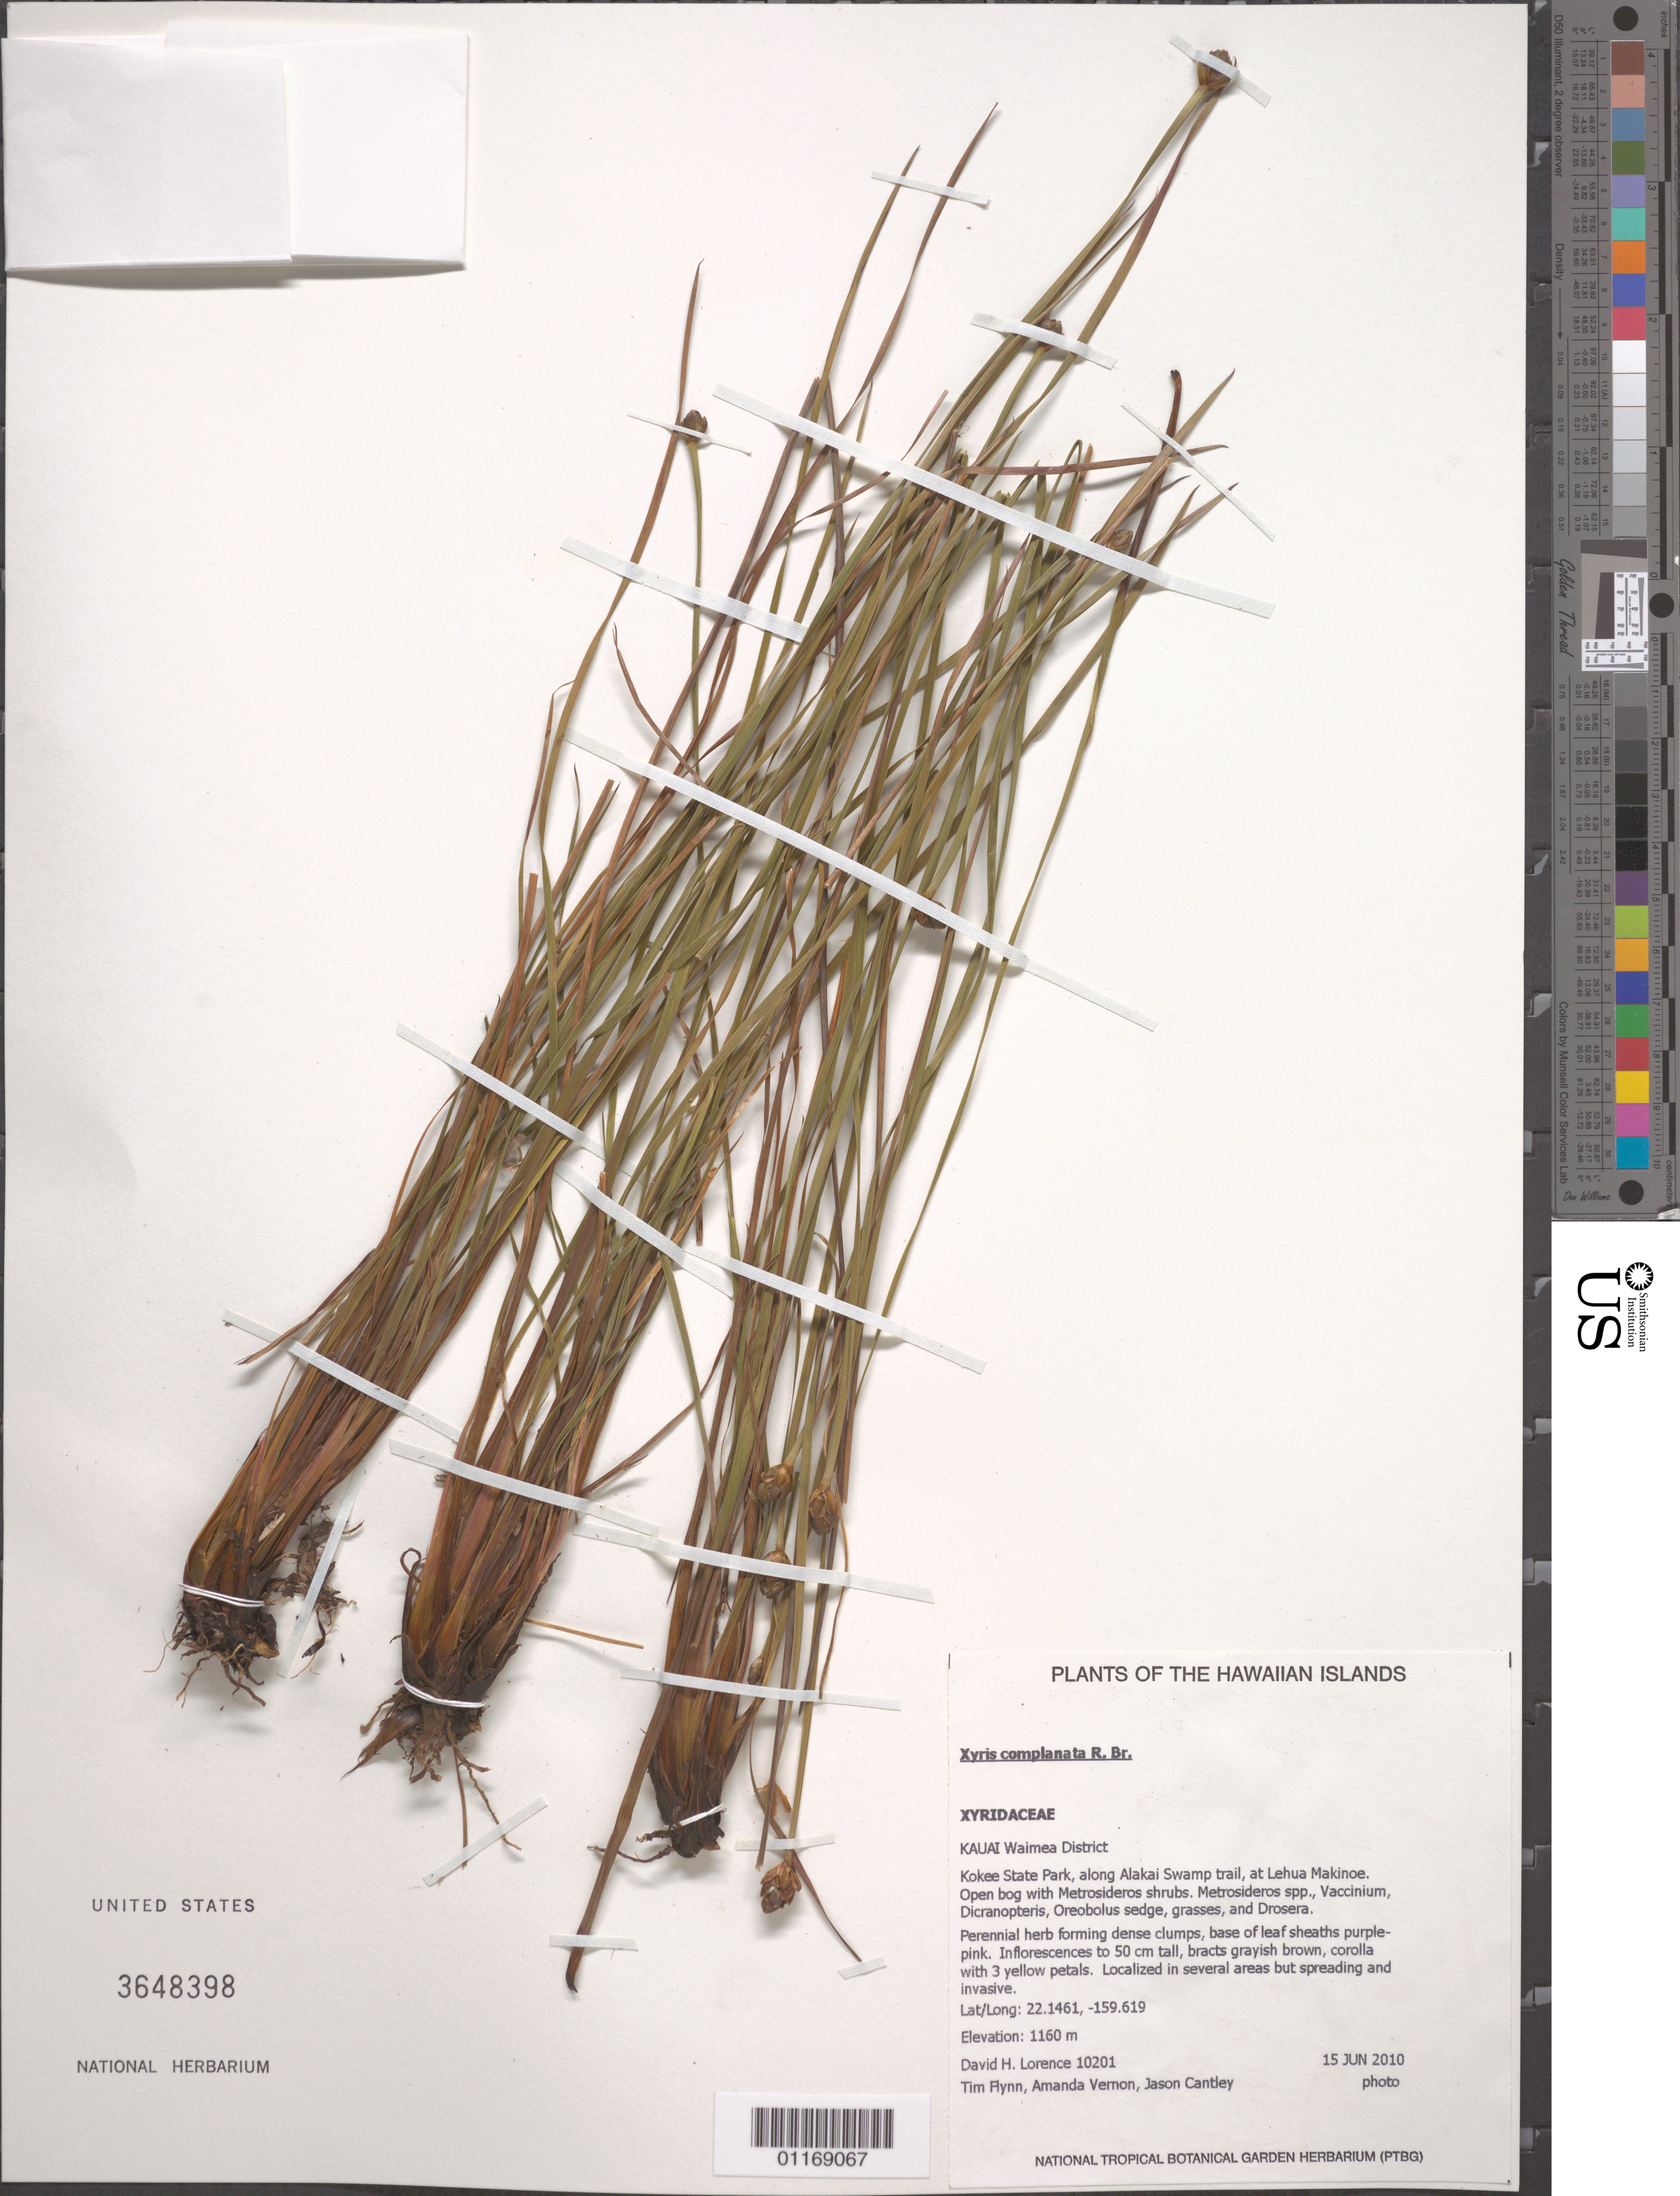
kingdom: Plantae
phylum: Tracheophyta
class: Liliopsida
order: Poales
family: Xyridaceae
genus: Xyris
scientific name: Xyris complanata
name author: R. Br.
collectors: D. Lorence, T. W. Flynn, A. Vernon & J. Cantley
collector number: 10201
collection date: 2010-06-15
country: United States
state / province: Hawaii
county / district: Kauai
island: Kaua'i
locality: Waimea District, Kokee State Park. along Alakai Swamp Trail, at Lehua Makinoe.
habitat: Open bog.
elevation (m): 1160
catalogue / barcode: US 3648398